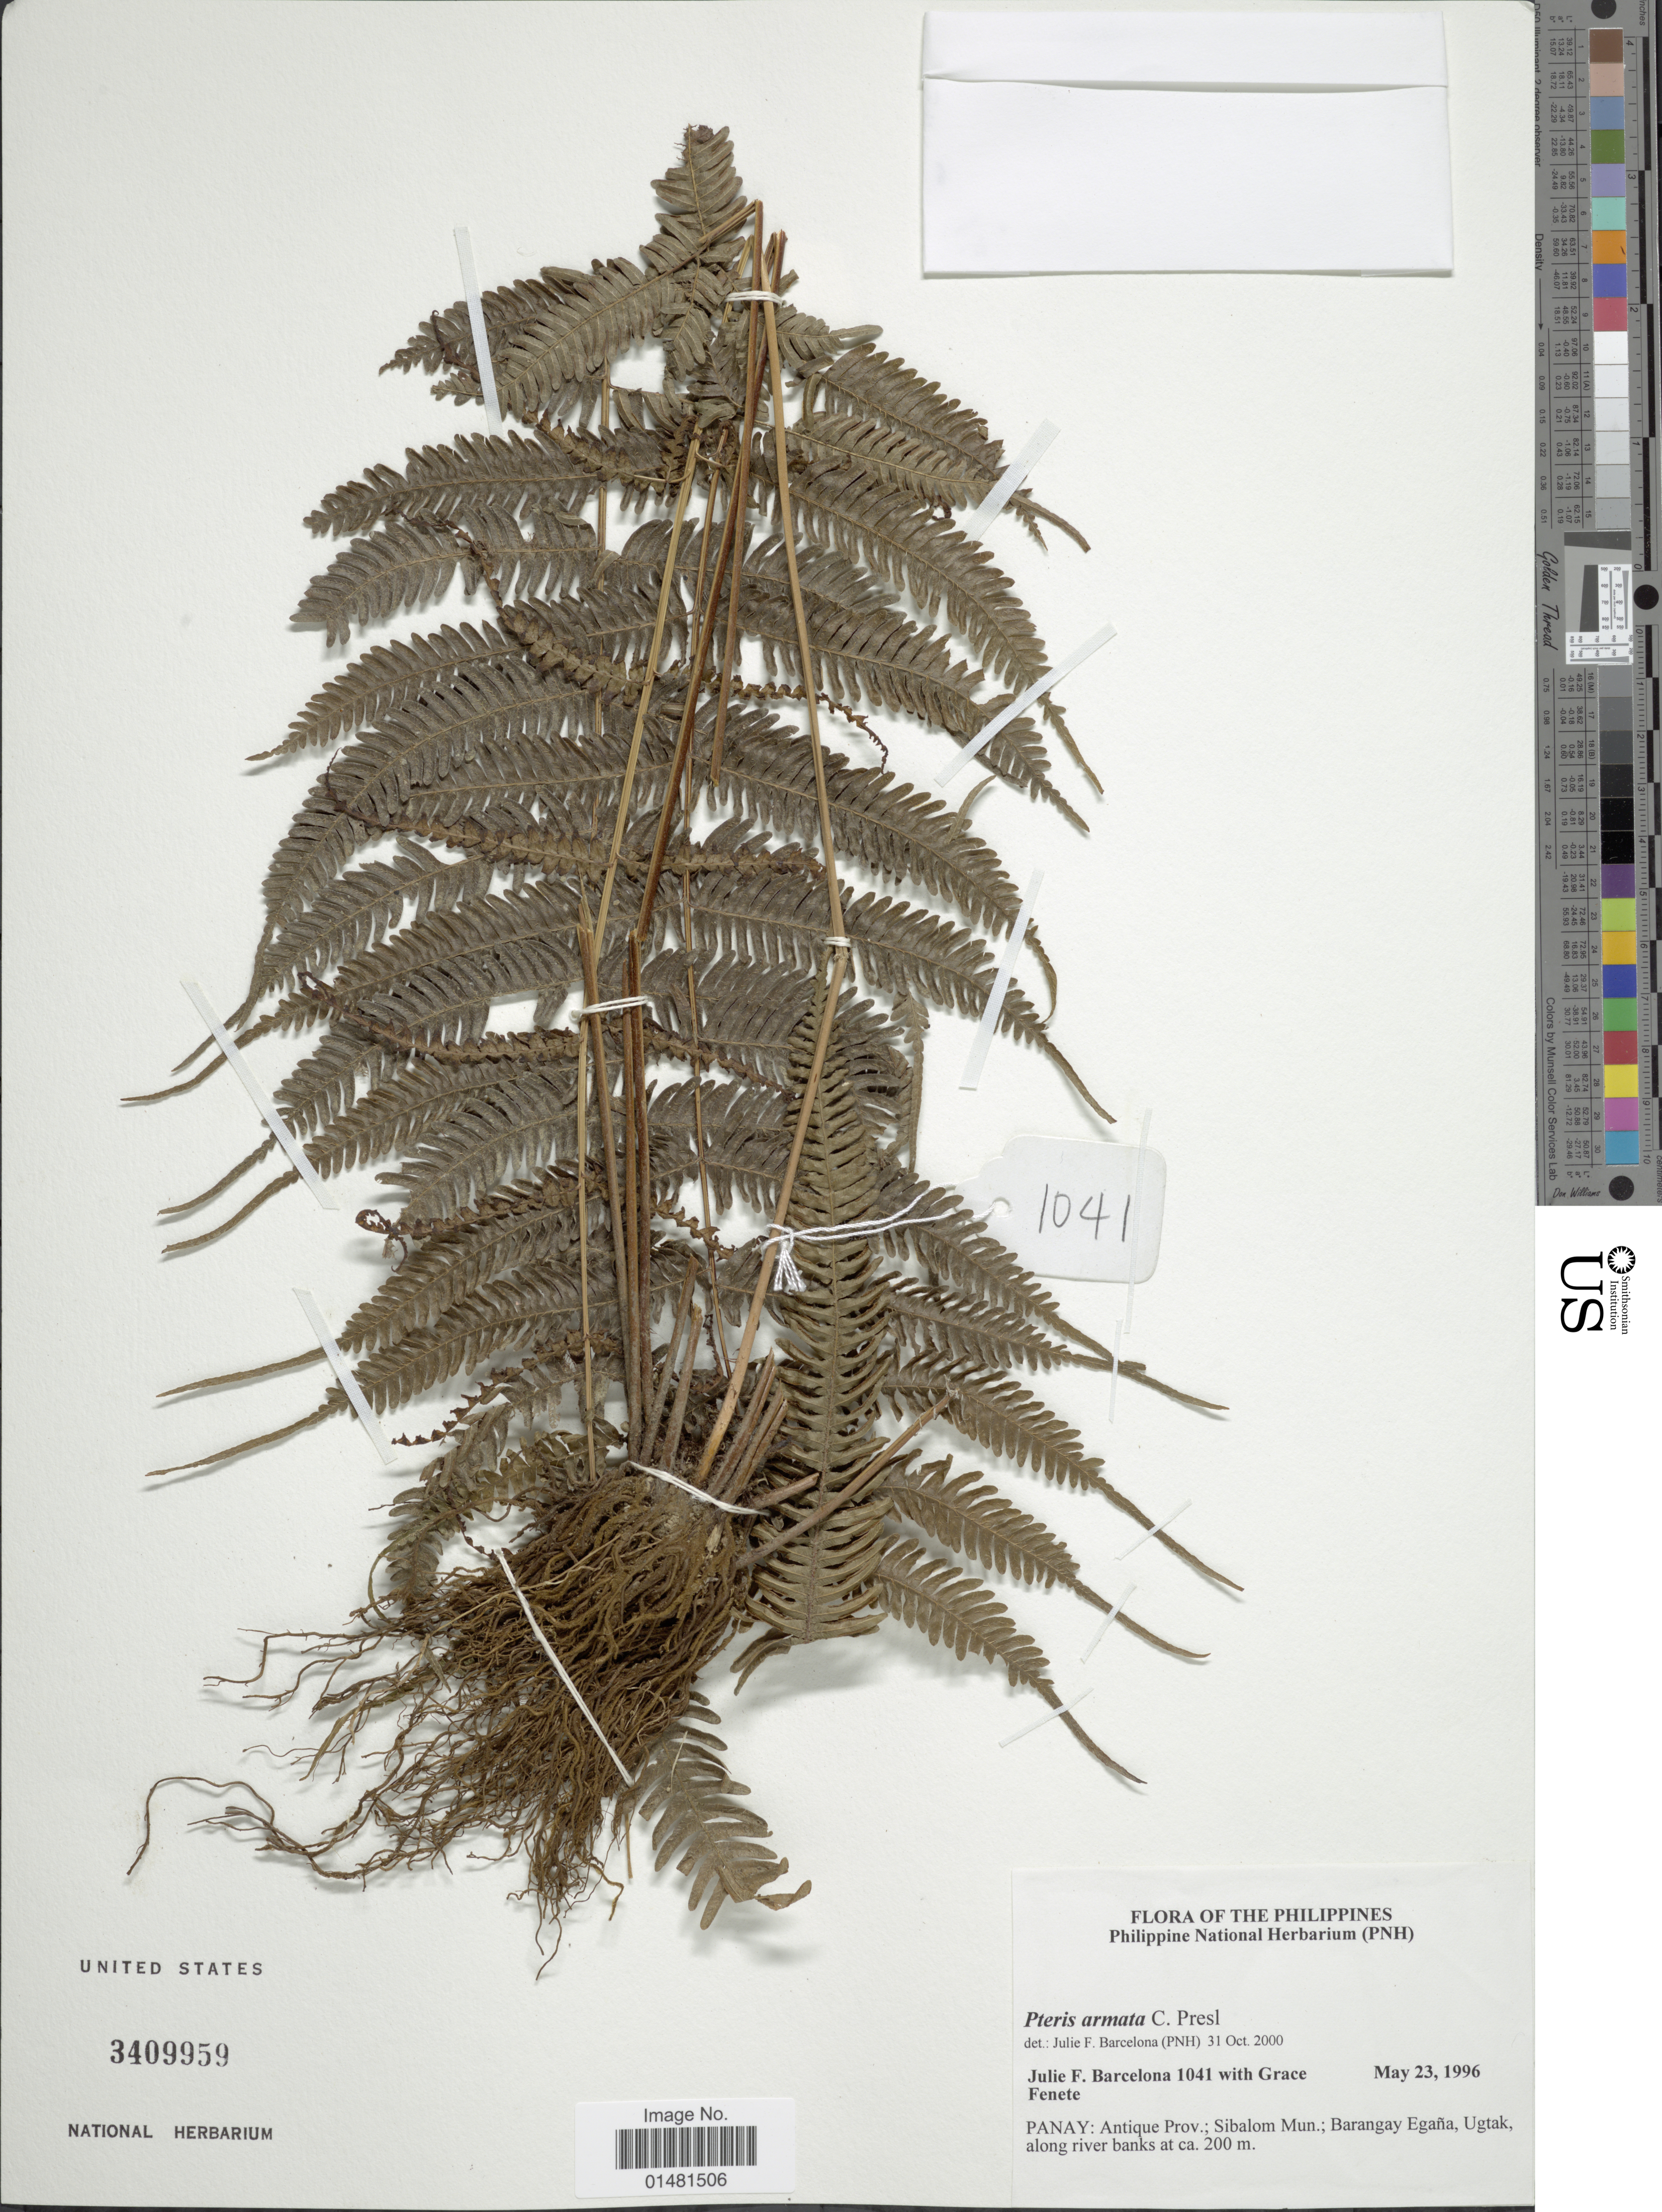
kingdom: Plantae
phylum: Tracheophyta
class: Polypodiopsida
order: Polypodiales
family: Pteridaceae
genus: Pteris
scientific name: Pteris armata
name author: C. Presl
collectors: J. F. Barcelona & G. Fenete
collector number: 1041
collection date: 1996-05-23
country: Philippines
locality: Panay: Antique Prov.; Sibalom Mun.; Barangay Egaña, Ugtak, along rivers banks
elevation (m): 200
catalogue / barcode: US 3409959